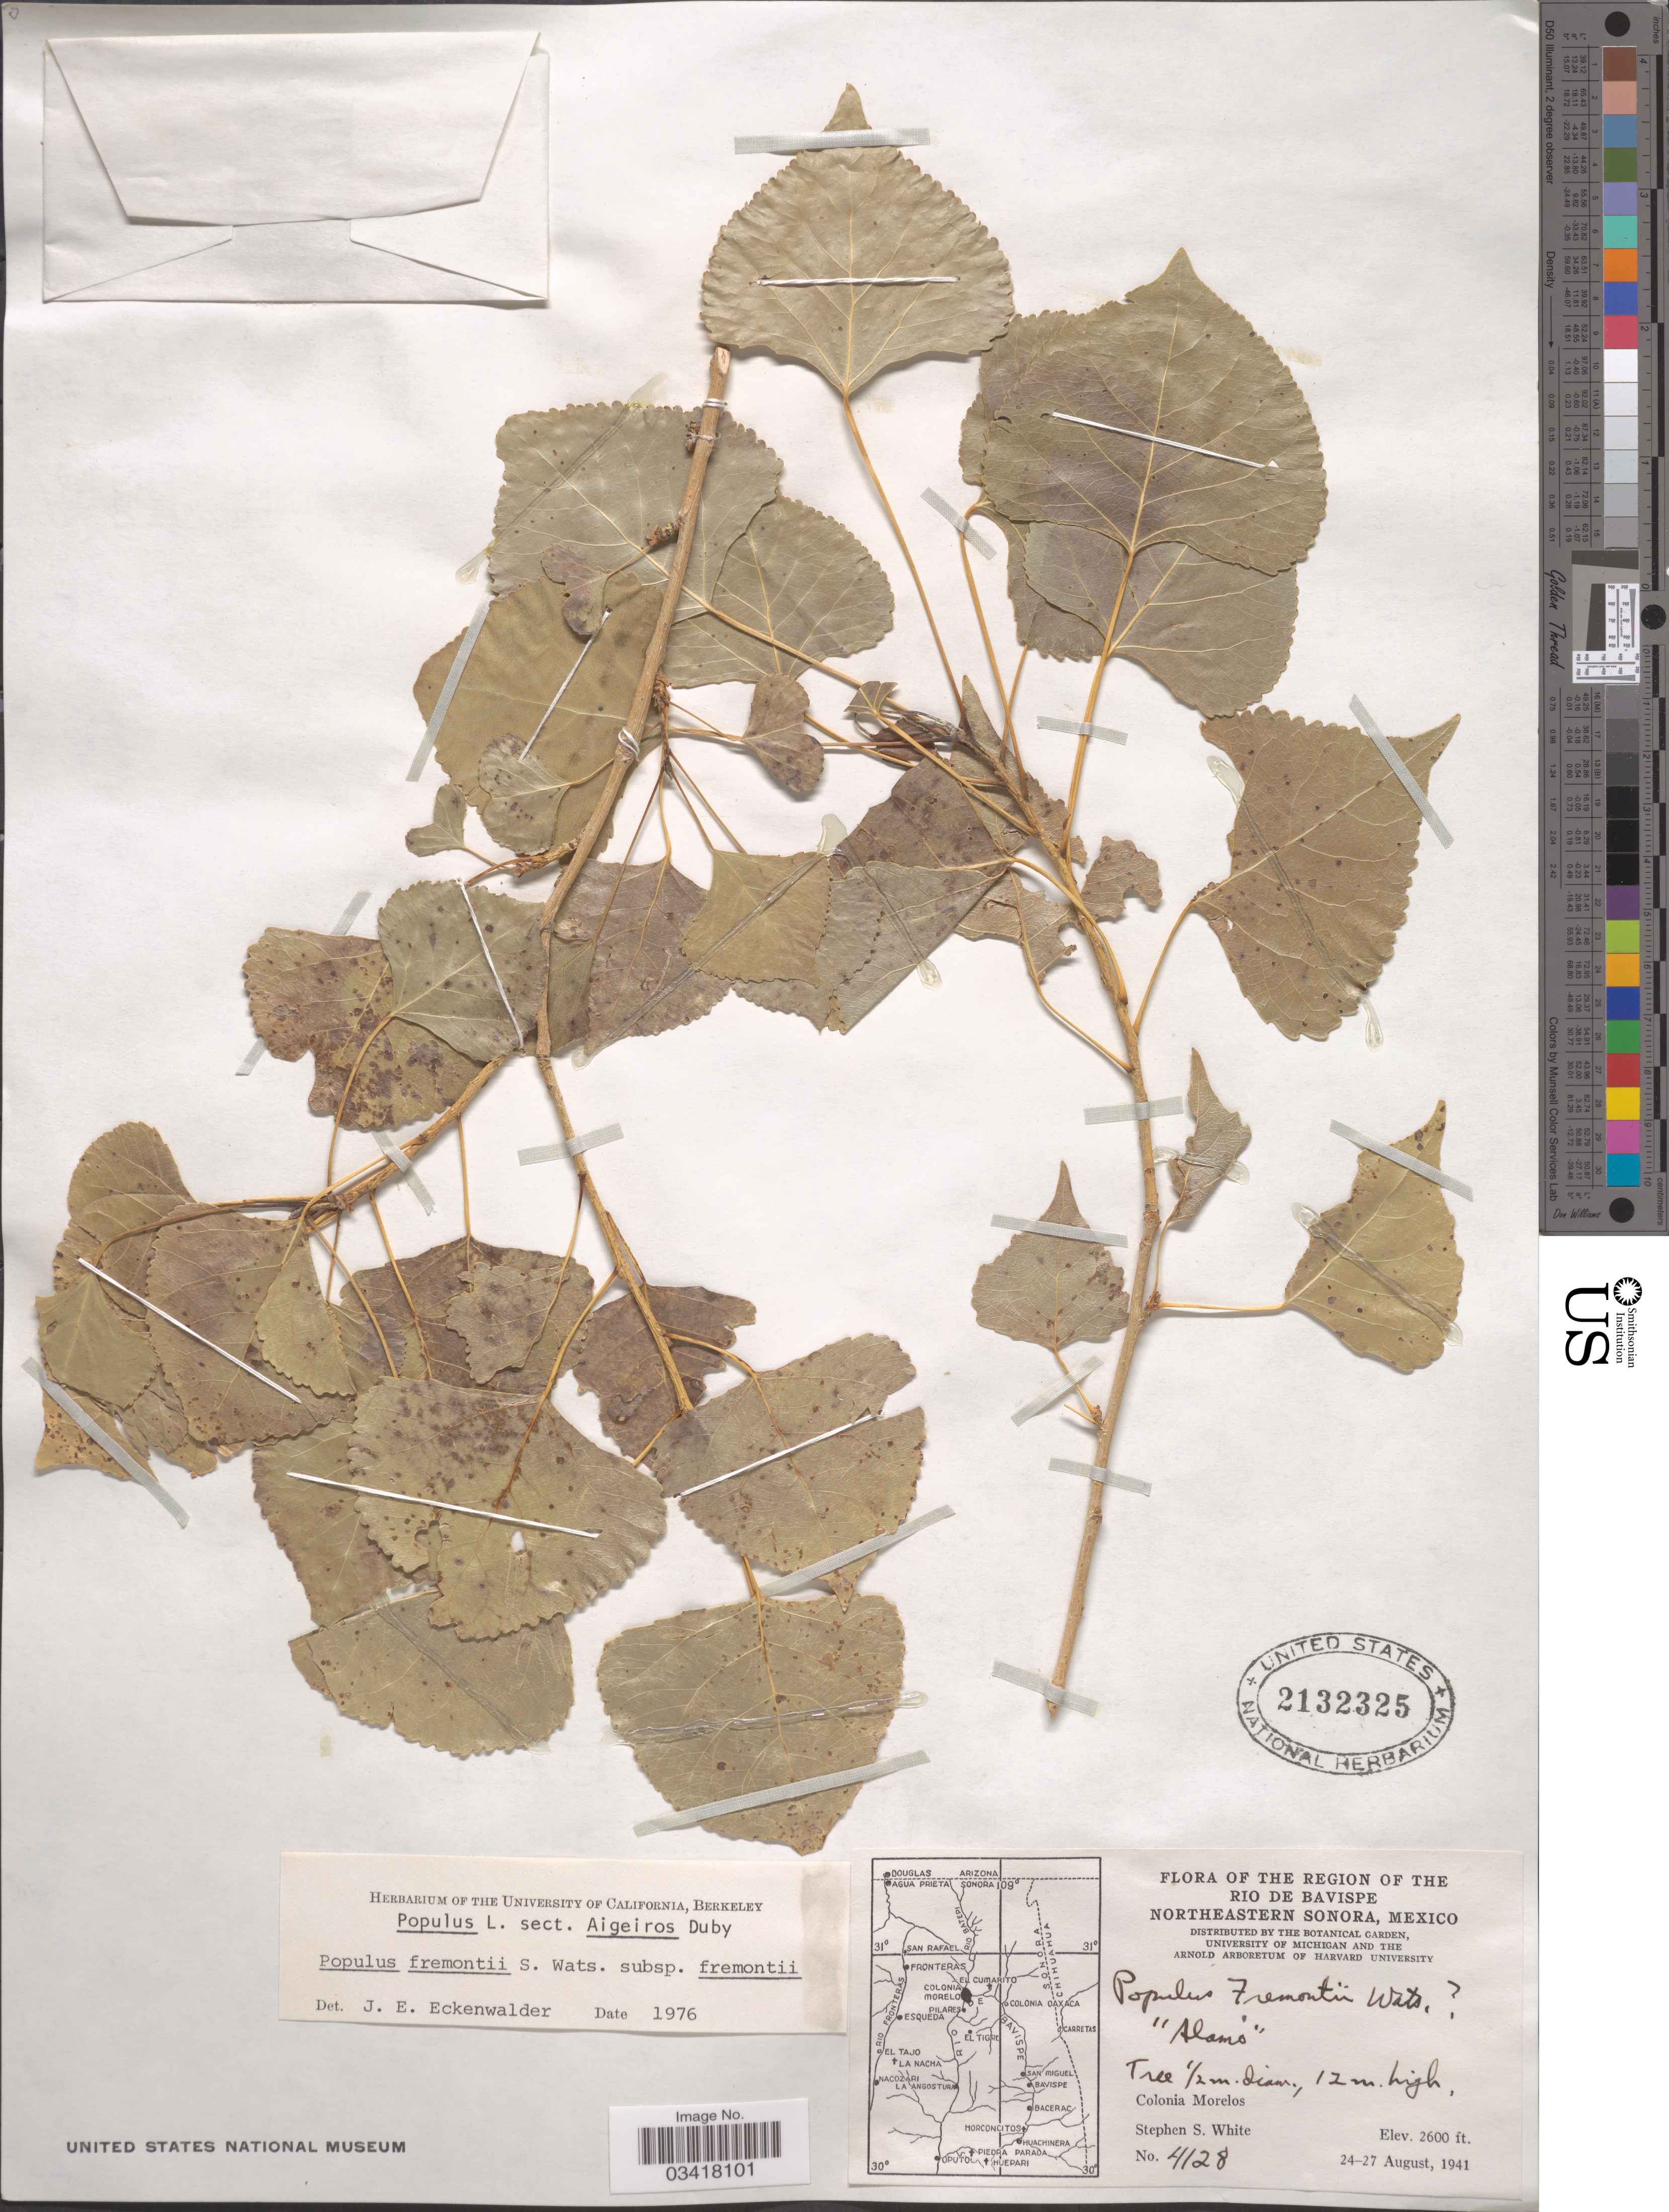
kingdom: Plantae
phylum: Tracheophyta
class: Magnoliopsida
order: Malpighiales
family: Salicaceae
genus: Populus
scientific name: Populus fremontii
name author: S. Watson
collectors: S. S. White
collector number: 4128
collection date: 1941-08-24/1941-08-27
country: Mexico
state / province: Sonora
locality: Region of the Rio de Bavispe. Northeastern Sonora. Colonia Morelos.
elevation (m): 792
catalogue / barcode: US 2132325